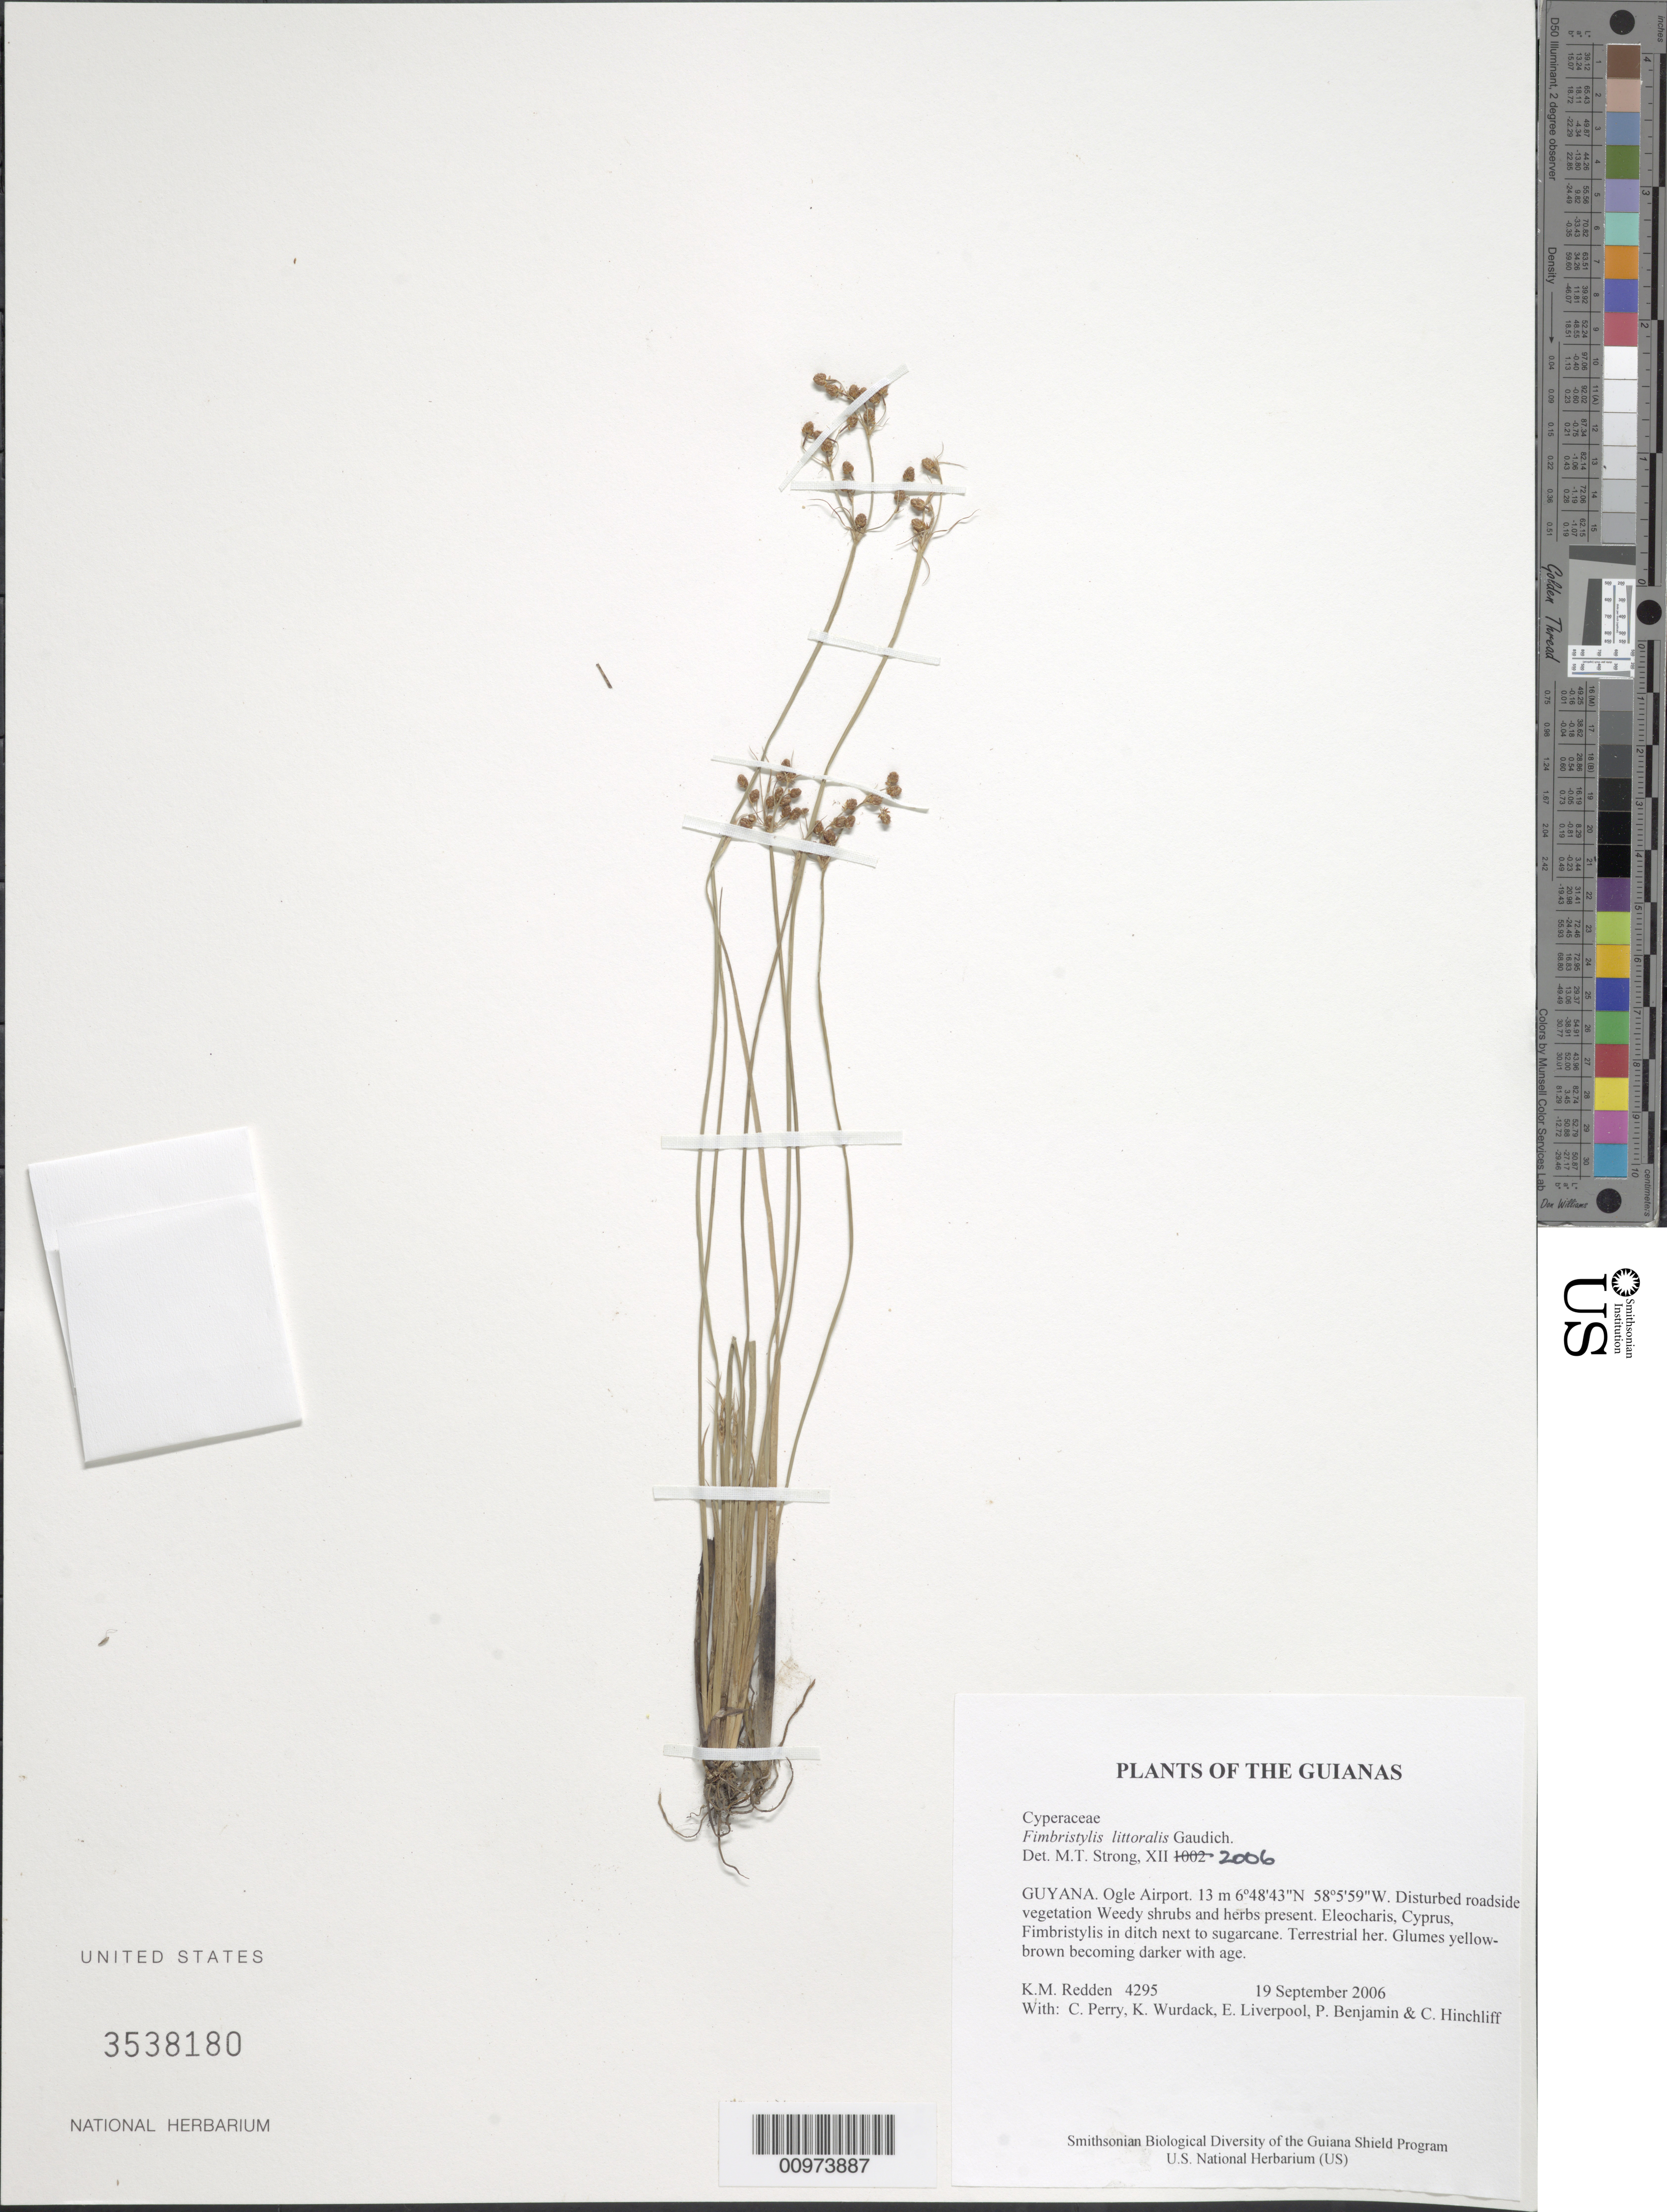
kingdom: Plantae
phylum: Tracheophyta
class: Liliopsida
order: Poales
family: Cyperaceae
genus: Fimbristylis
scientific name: Fimbristylis littoralis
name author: Gaudich.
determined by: Strong, M. T., (US), Smithsonian Institution - National Museum of Natural History (UNITED STATES)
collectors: K. M. Redden, C. Perry, K. Wurdack, E. Liverpool, P. Benjamin & C. E. Hinchliff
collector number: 4295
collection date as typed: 19 September 2006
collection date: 2006-09-19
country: Guyana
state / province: Demerara-Mahaica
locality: Ogle Airport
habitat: Disturbed roadside vegetation. Weedy shrubs and herbs present. Eleocharis, Cyprus, Fimbristylis in ditch next to sugarcane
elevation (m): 13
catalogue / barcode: US 3538180